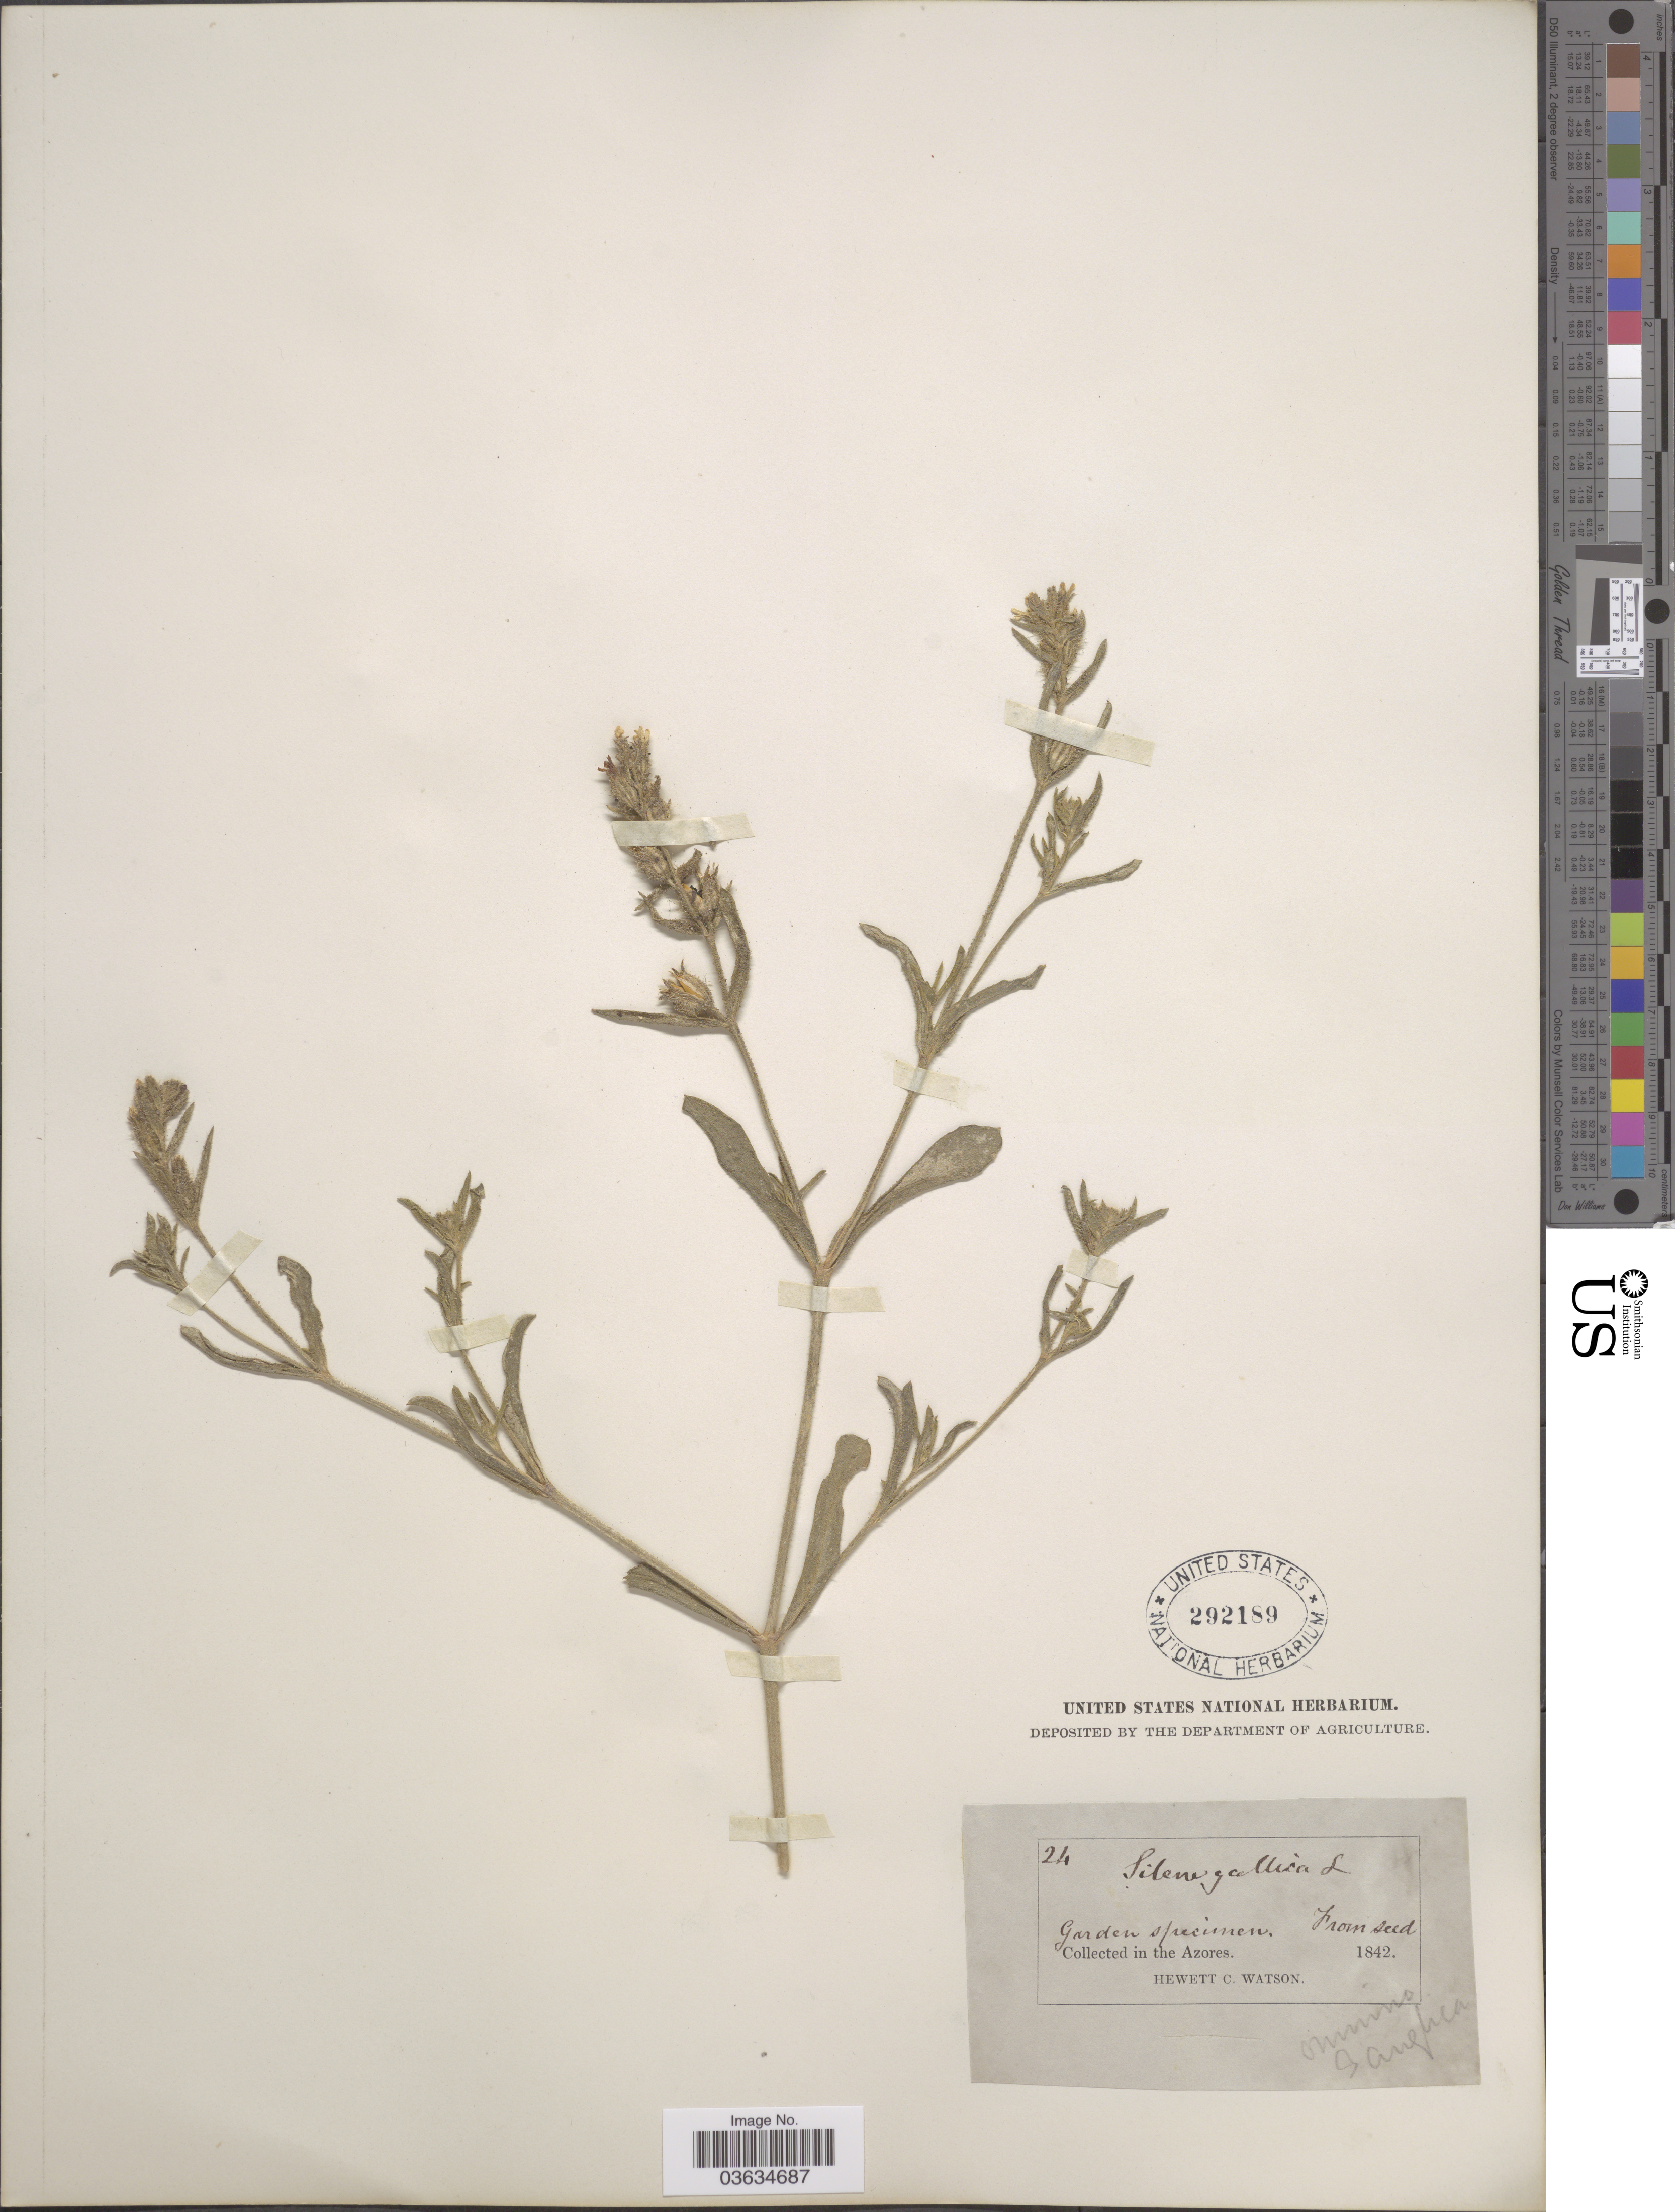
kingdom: Plantae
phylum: Tracheophyta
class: Magnoliopsida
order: Caryophyllales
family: Caryophyllaceae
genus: Silene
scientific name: Silene gallica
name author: L.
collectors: H. Watson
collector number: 24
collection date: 1842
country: Portugal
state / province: Azores (Aut. Reg.)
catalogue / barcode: US 292189